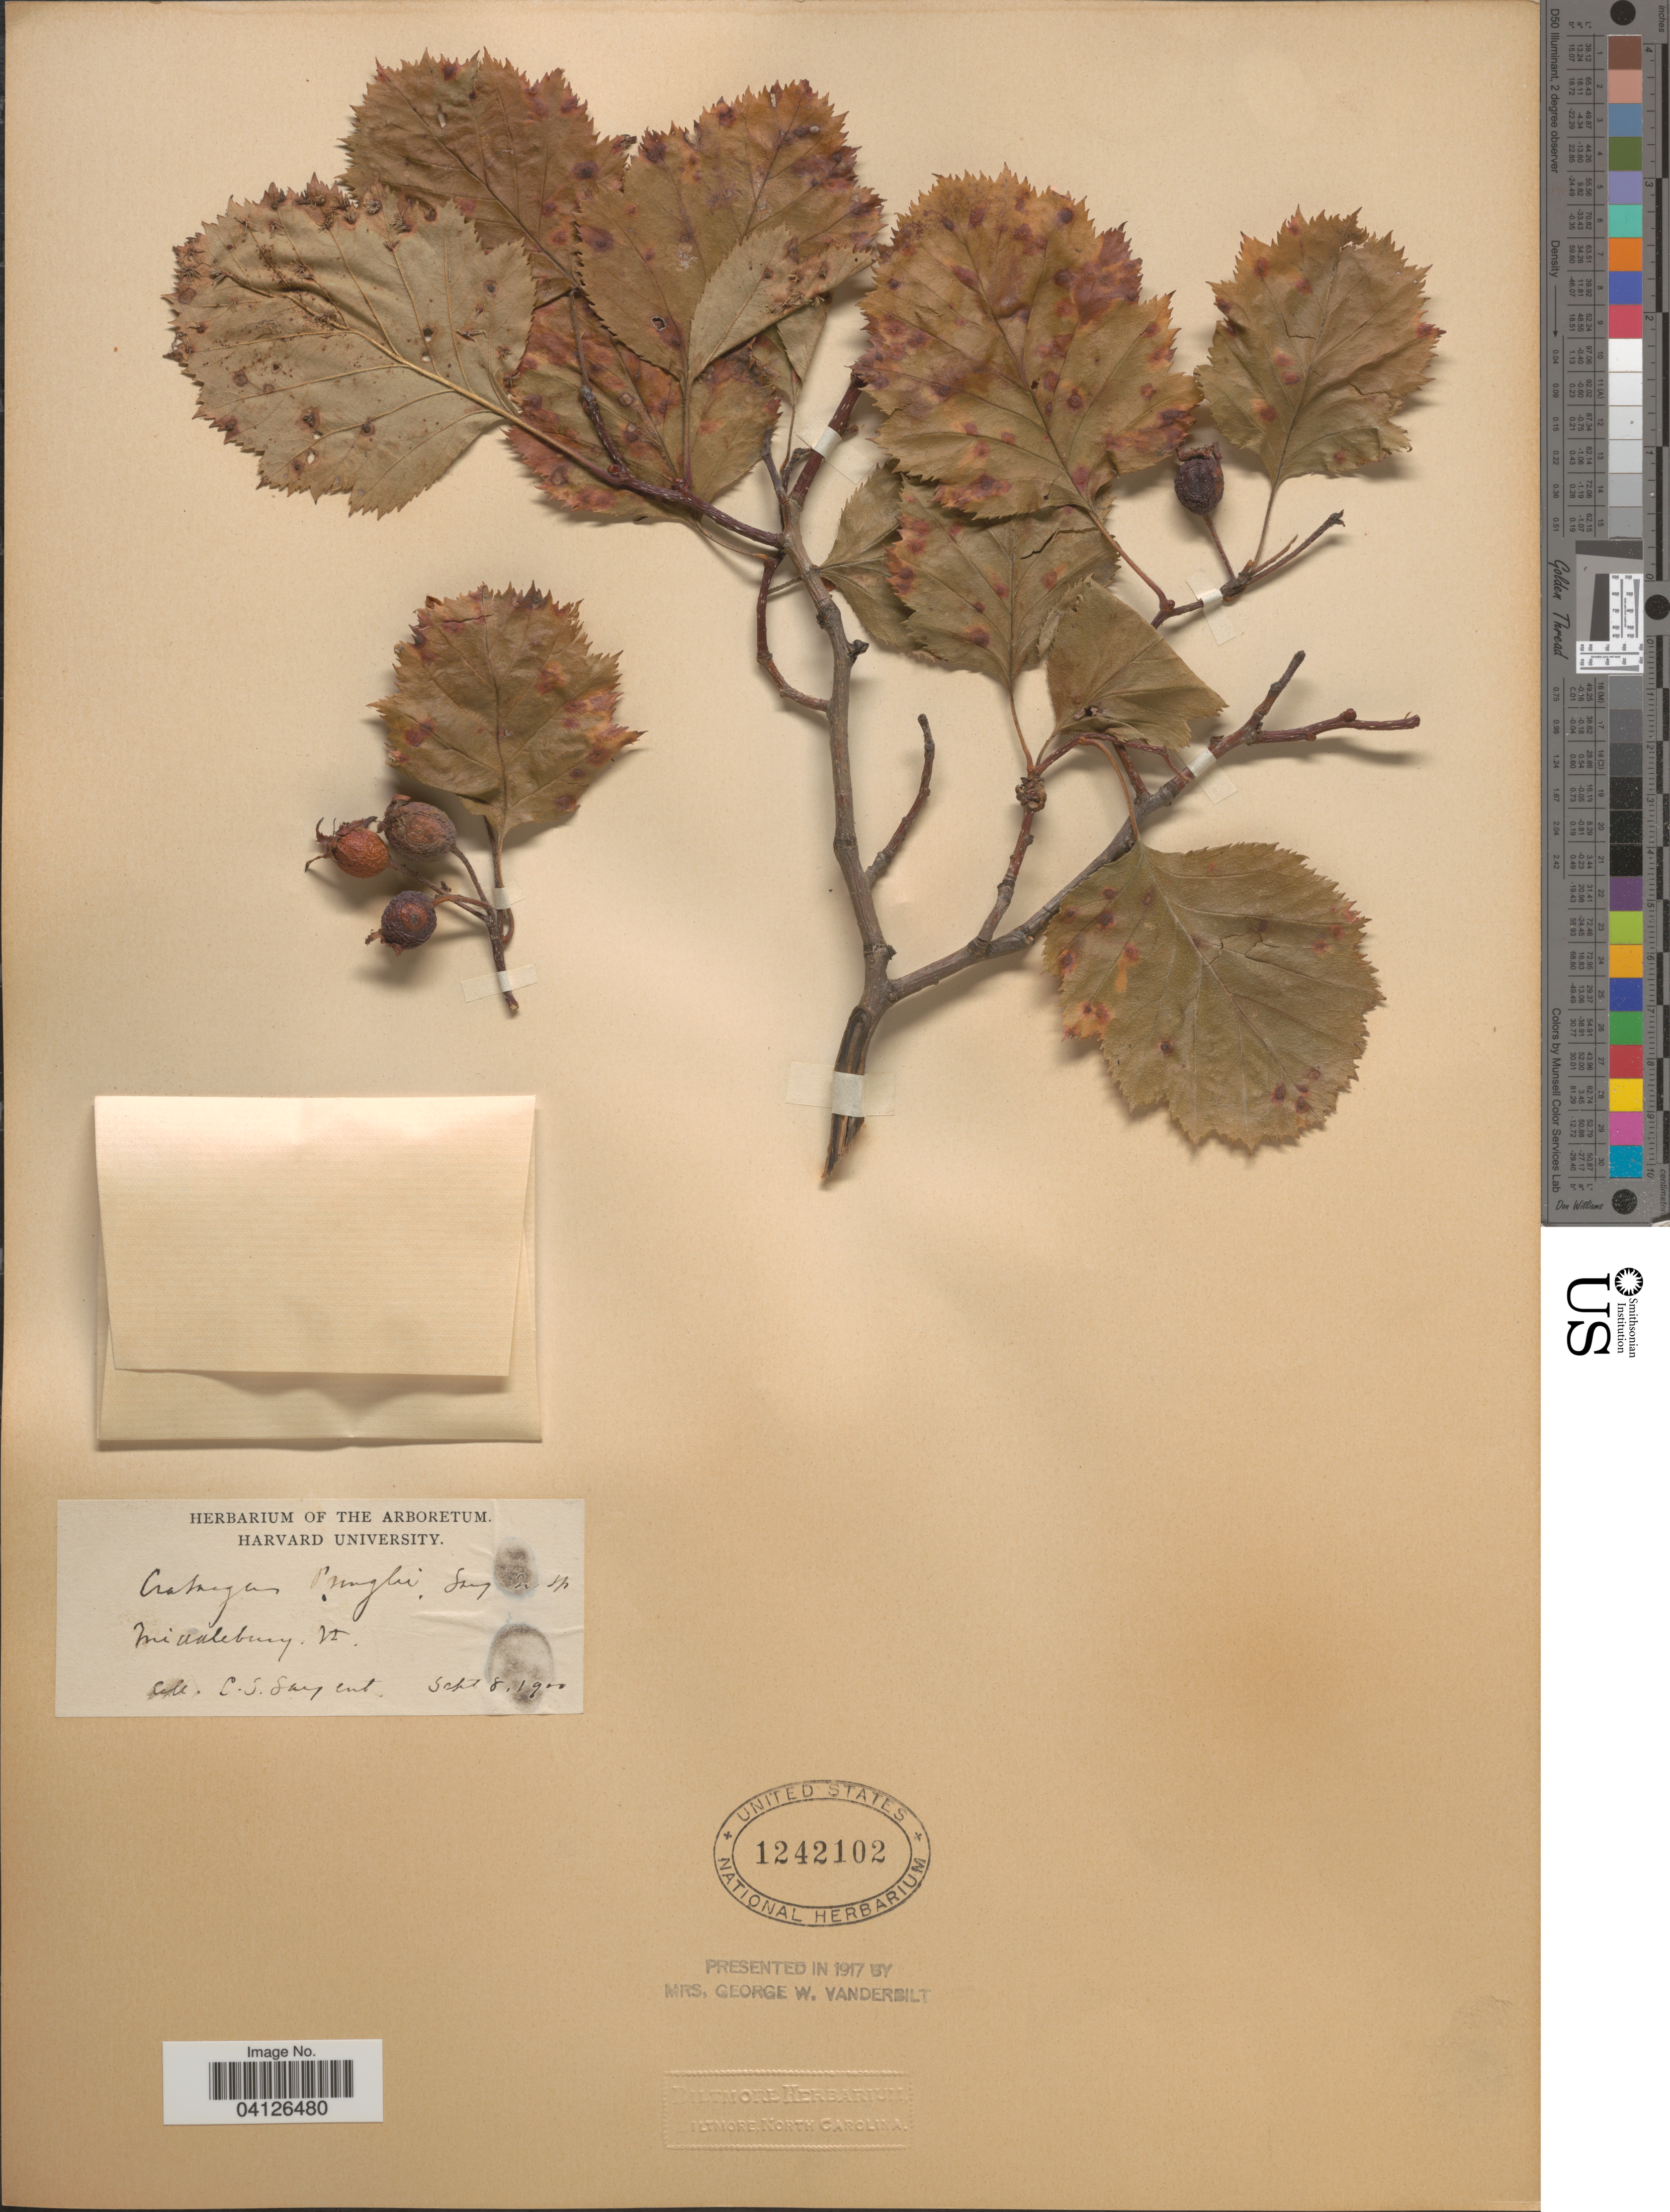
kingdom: Plantae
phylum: Tracheophyta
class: Magnoliopsida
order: Rosales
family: Rosaceae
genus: Crataegus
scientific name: Crataegus pringlei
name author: Sarg.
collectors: C. S. Sargent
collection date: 1900-09-08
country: United States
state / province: Vermont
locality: Middlebury.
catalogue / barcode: US 1242102